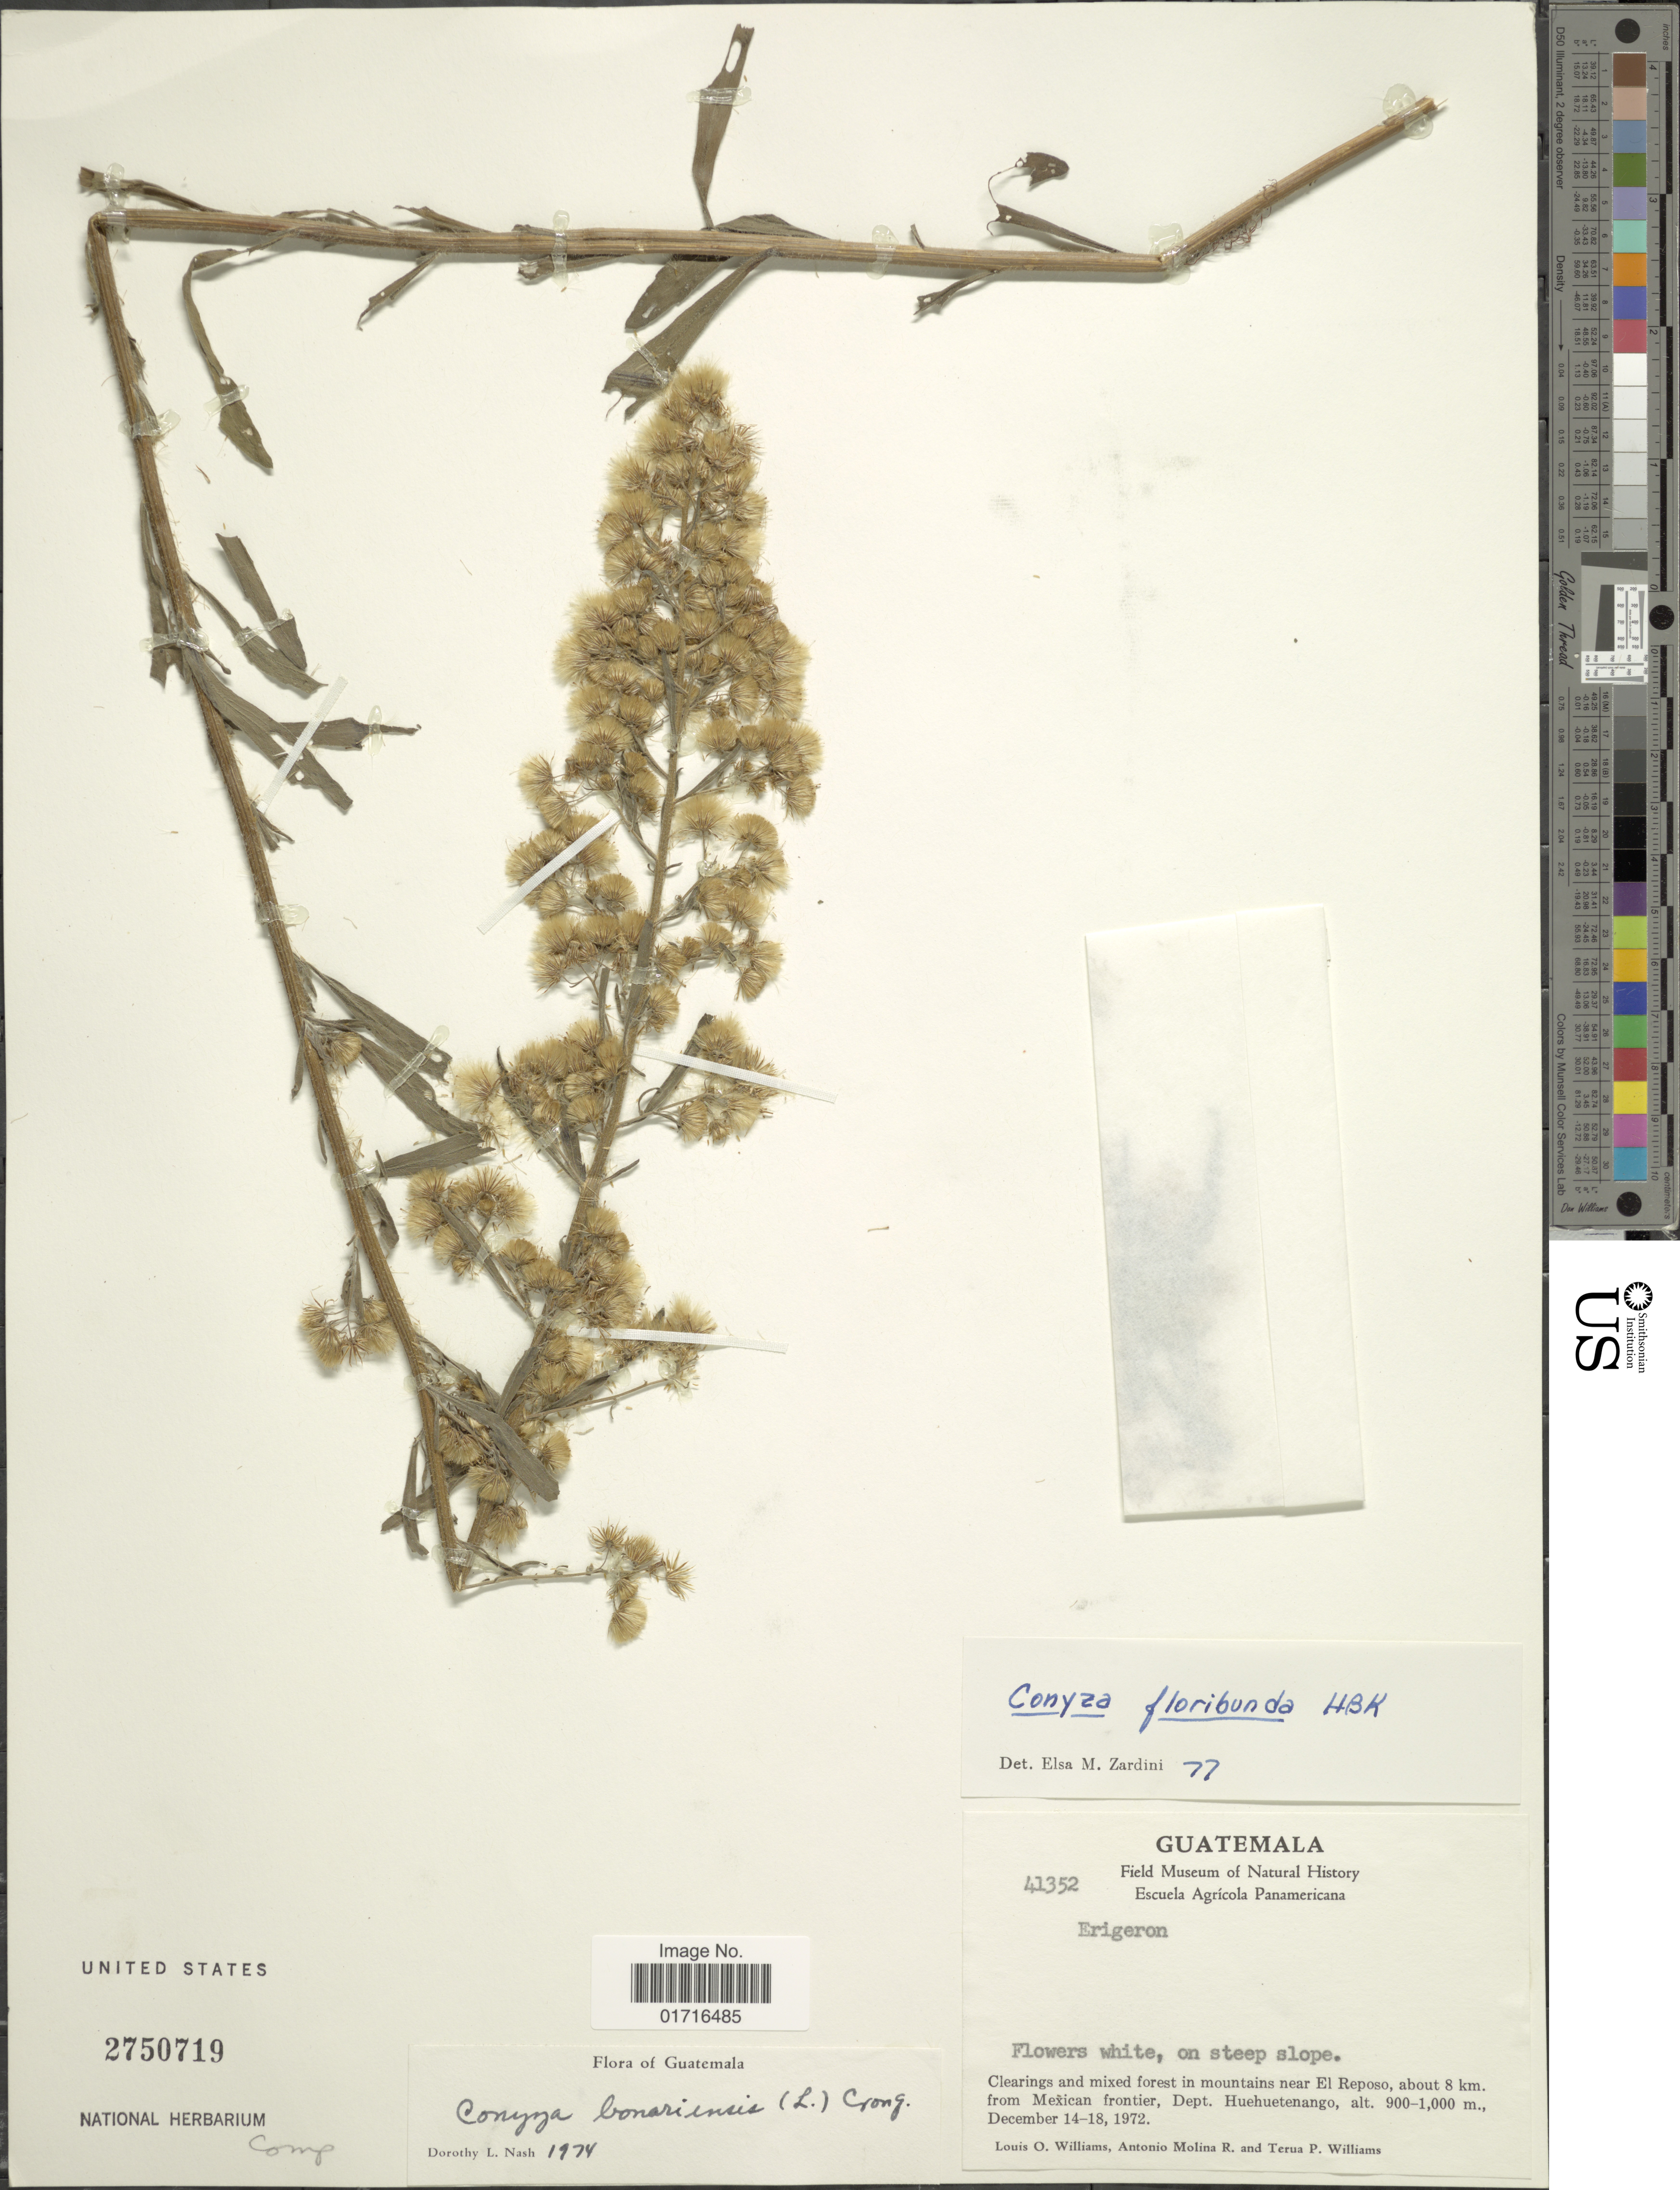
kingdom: Plantae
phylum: Tracheophyta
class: Magnoliopsida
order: Asterales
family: Asteraceae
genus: Conyza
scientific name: Conyza floribunda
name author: Kunth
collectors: L. O. Williams, A. Molina R. & T. P. Williams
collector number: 41352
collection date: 1972-12-14/1972-12-18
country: Guatemala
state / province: Huehuetenango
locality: Clearings and mixed forest in mountains near El Reposo, about 8 km. from Mexican frontier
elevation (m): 900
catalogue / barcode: US 2750719